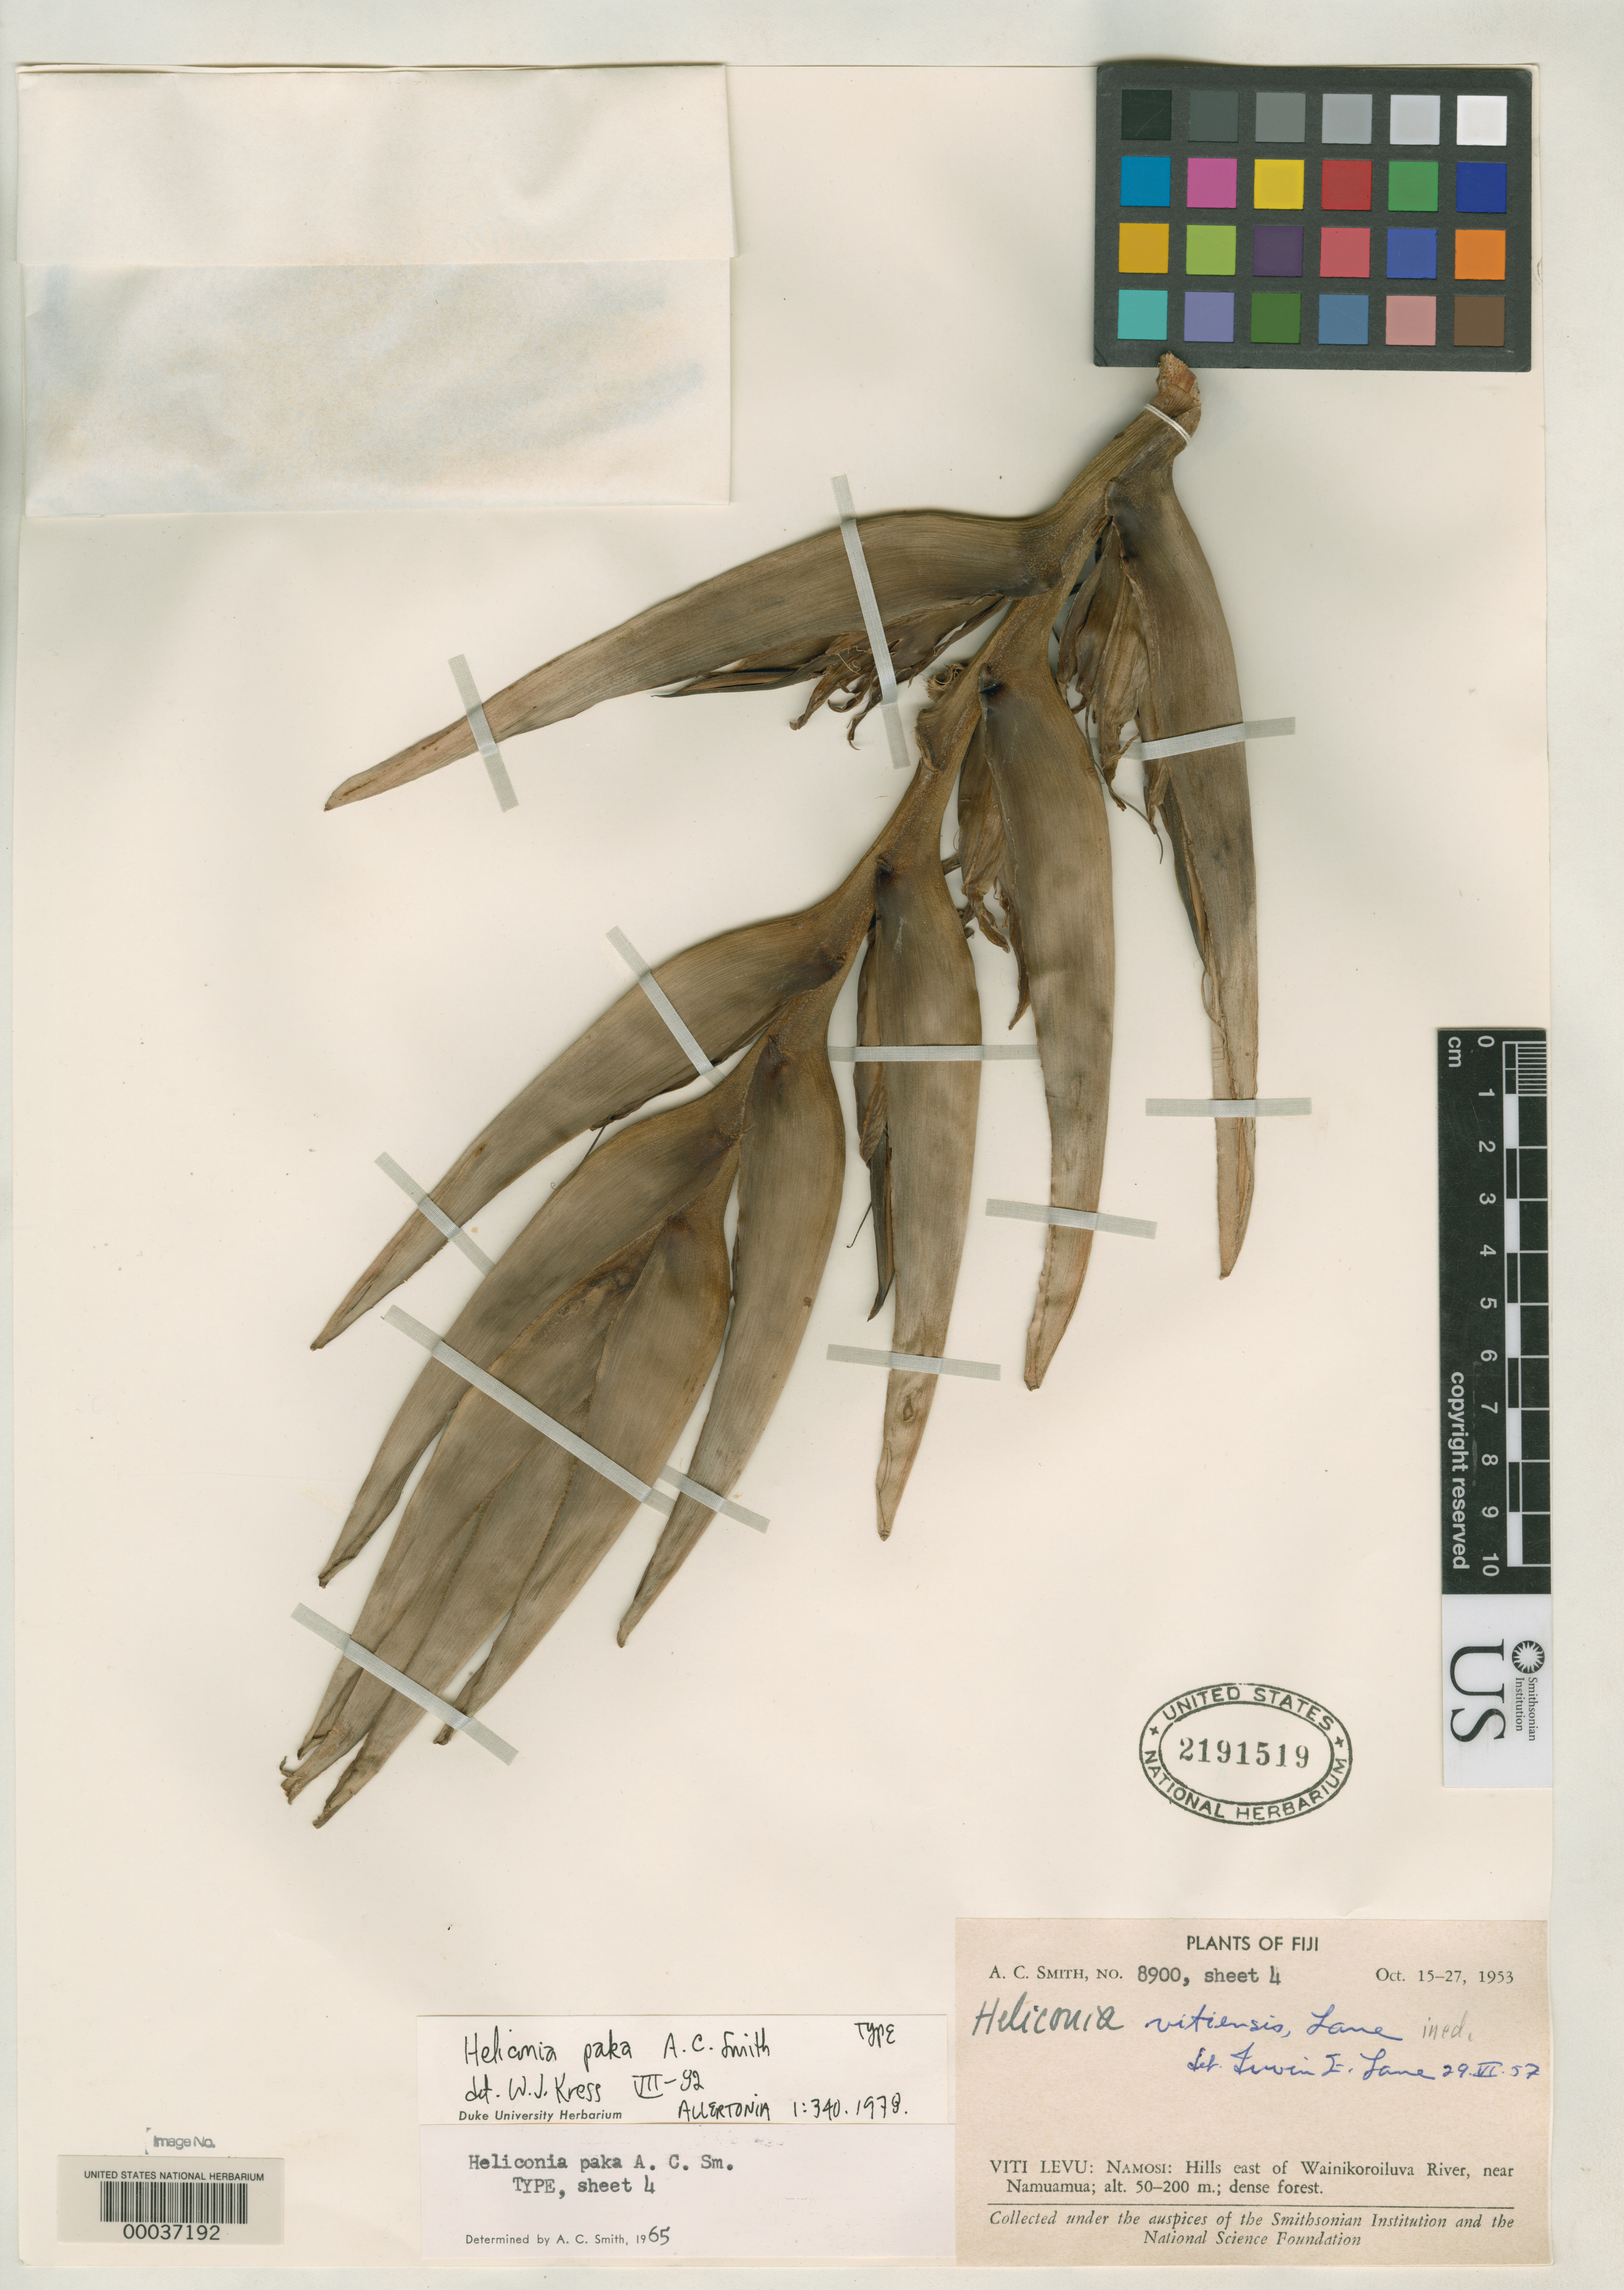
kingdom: Plantae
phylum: Tracheophyta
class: Liliopsida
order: Zingiberales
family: Heliconiaceae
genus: Heliconia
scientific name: Heliconia paka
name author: A.C. Sm.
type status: Holotype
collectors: A. C. Smith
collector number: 8900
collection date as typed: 15 Oct 1953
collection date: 1953-10-15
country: Fiji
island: Viti Levu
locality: Namosi, E of Wainikoroiluva near Namuamua. [Viti Levu Group]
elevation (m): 50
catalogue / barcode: US 2191519